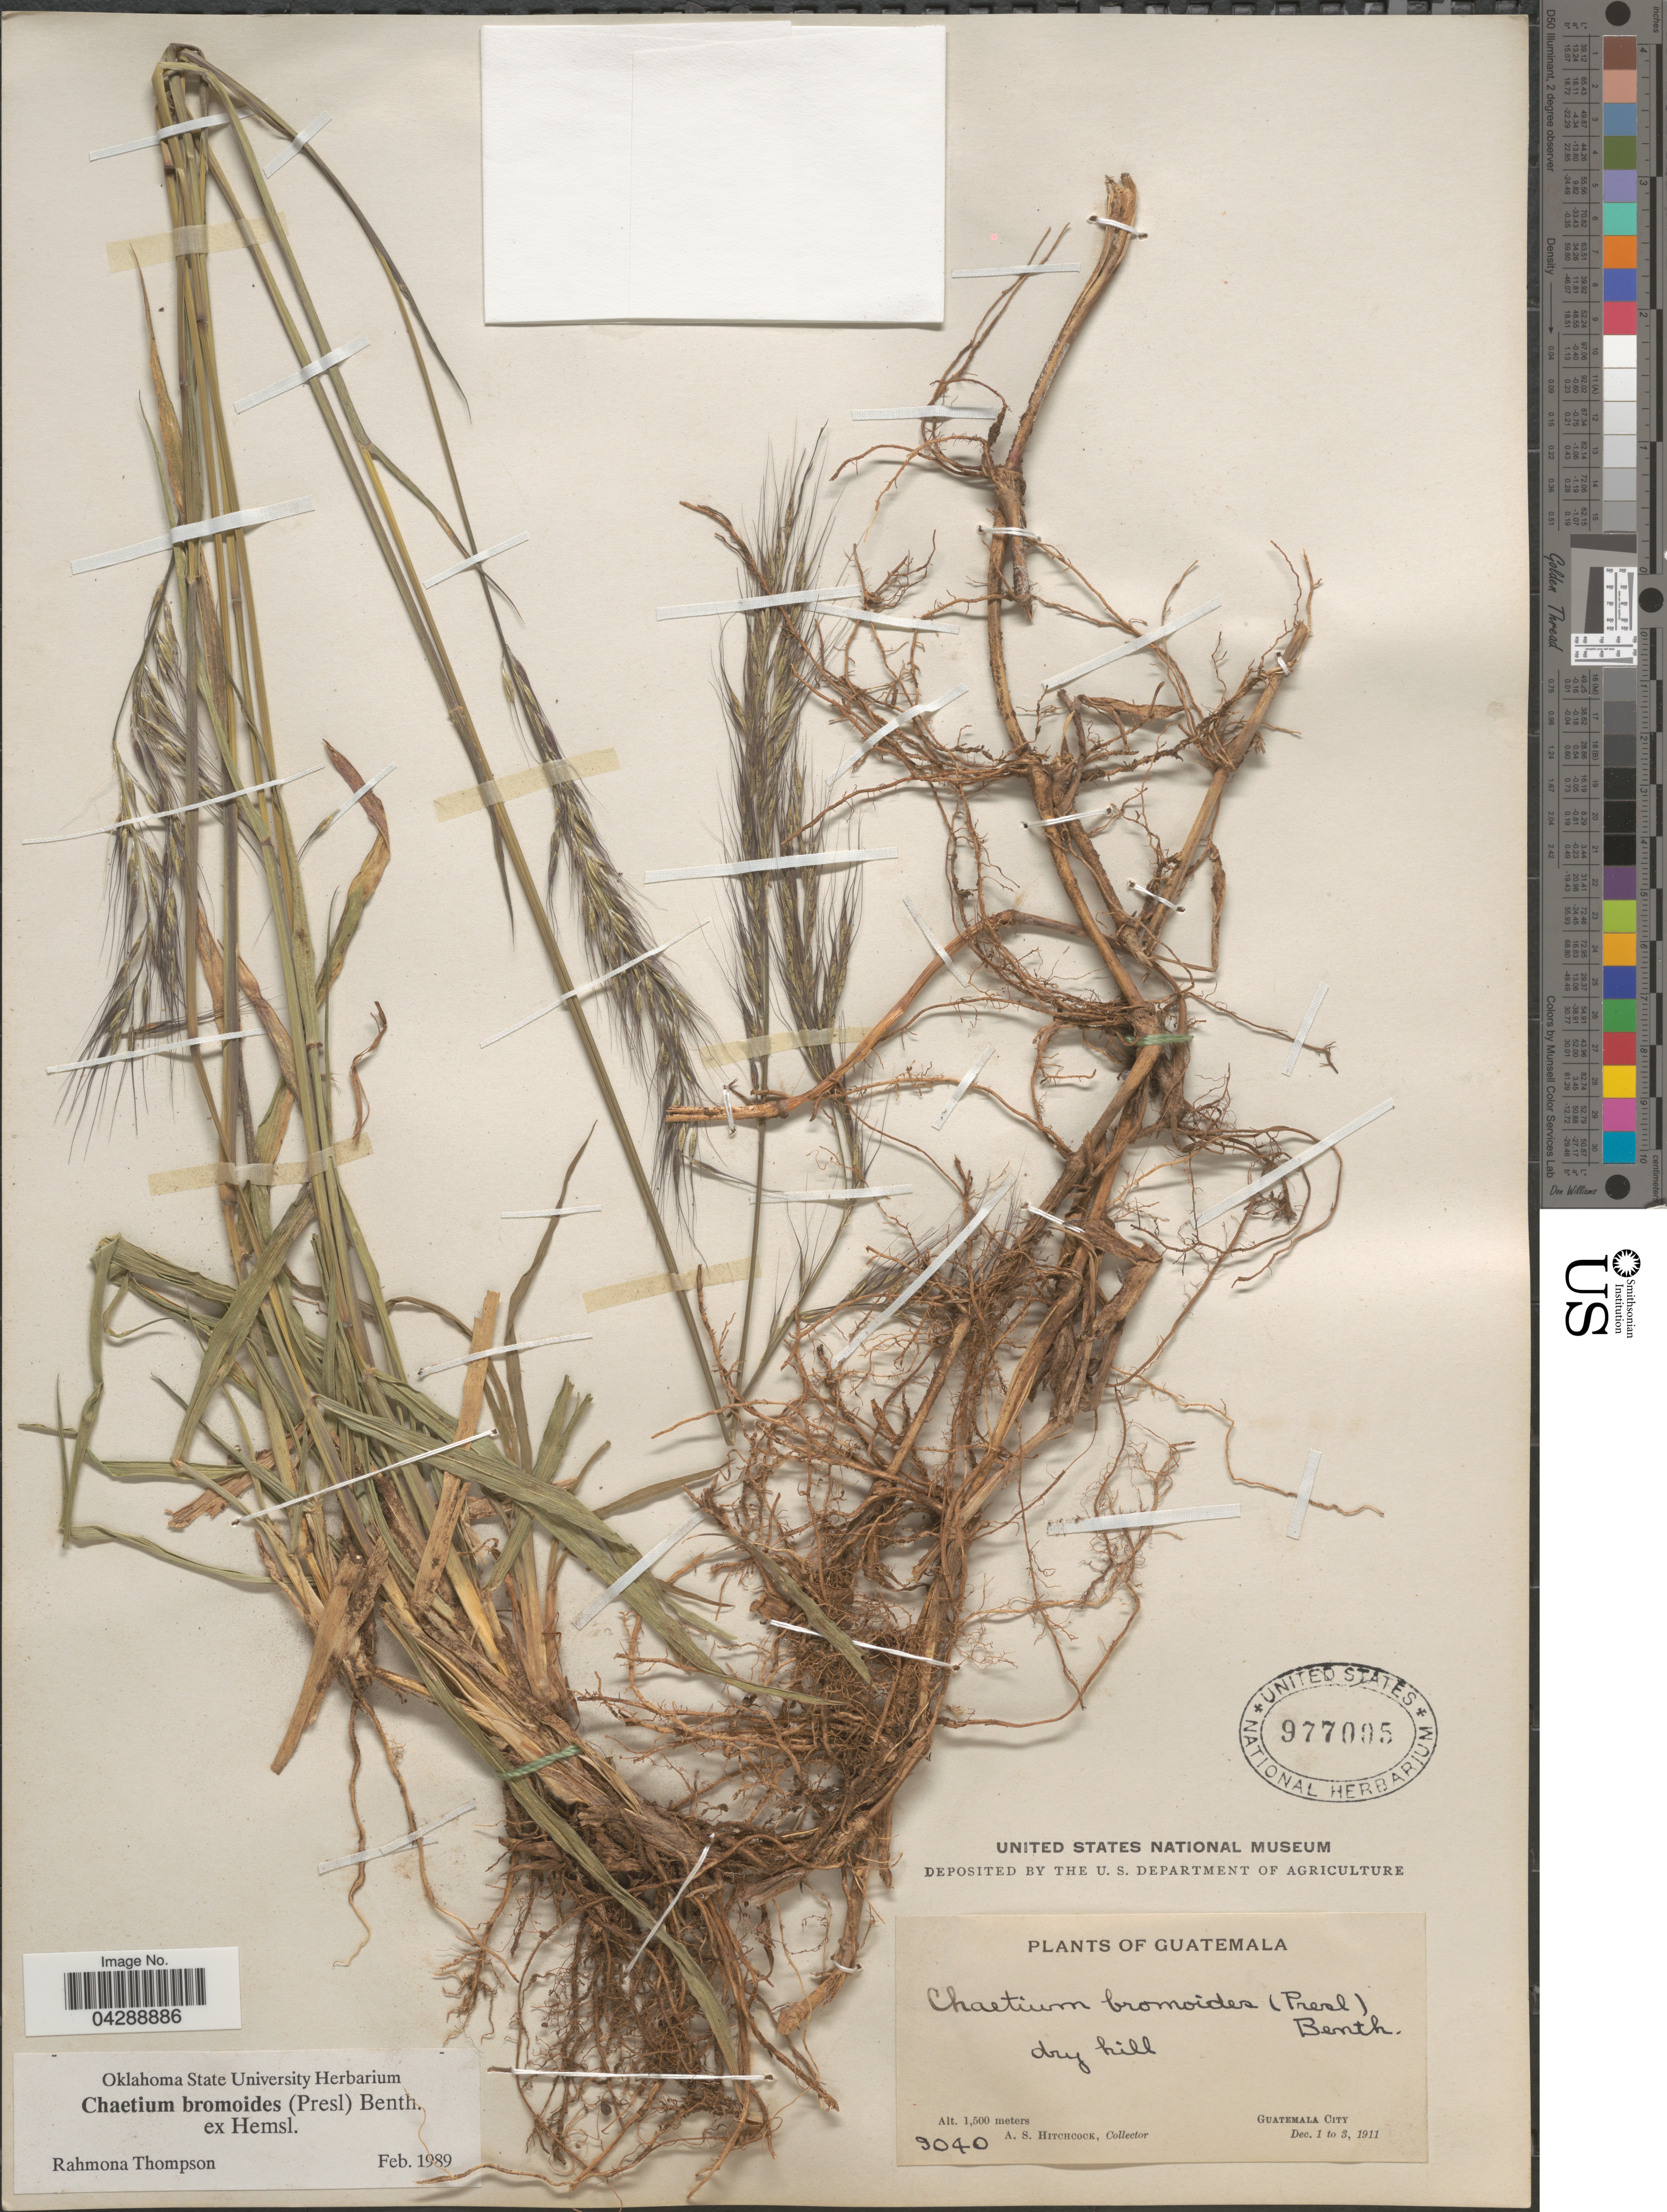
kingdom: Plantae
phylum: Tracheophyta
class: Liliopsida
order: Poales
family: Poaceae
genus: Chaetium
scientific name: Chaetium bromoides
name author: (J. Presl) Benth. ex Hemsl.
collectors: A. S. Hitchcock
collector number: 9040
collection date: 1911-12-01/1911-12-03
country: Guatemala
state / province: Guatemala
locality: Dry hill. Guatemala City.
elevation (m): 1500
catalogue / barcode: US 977005